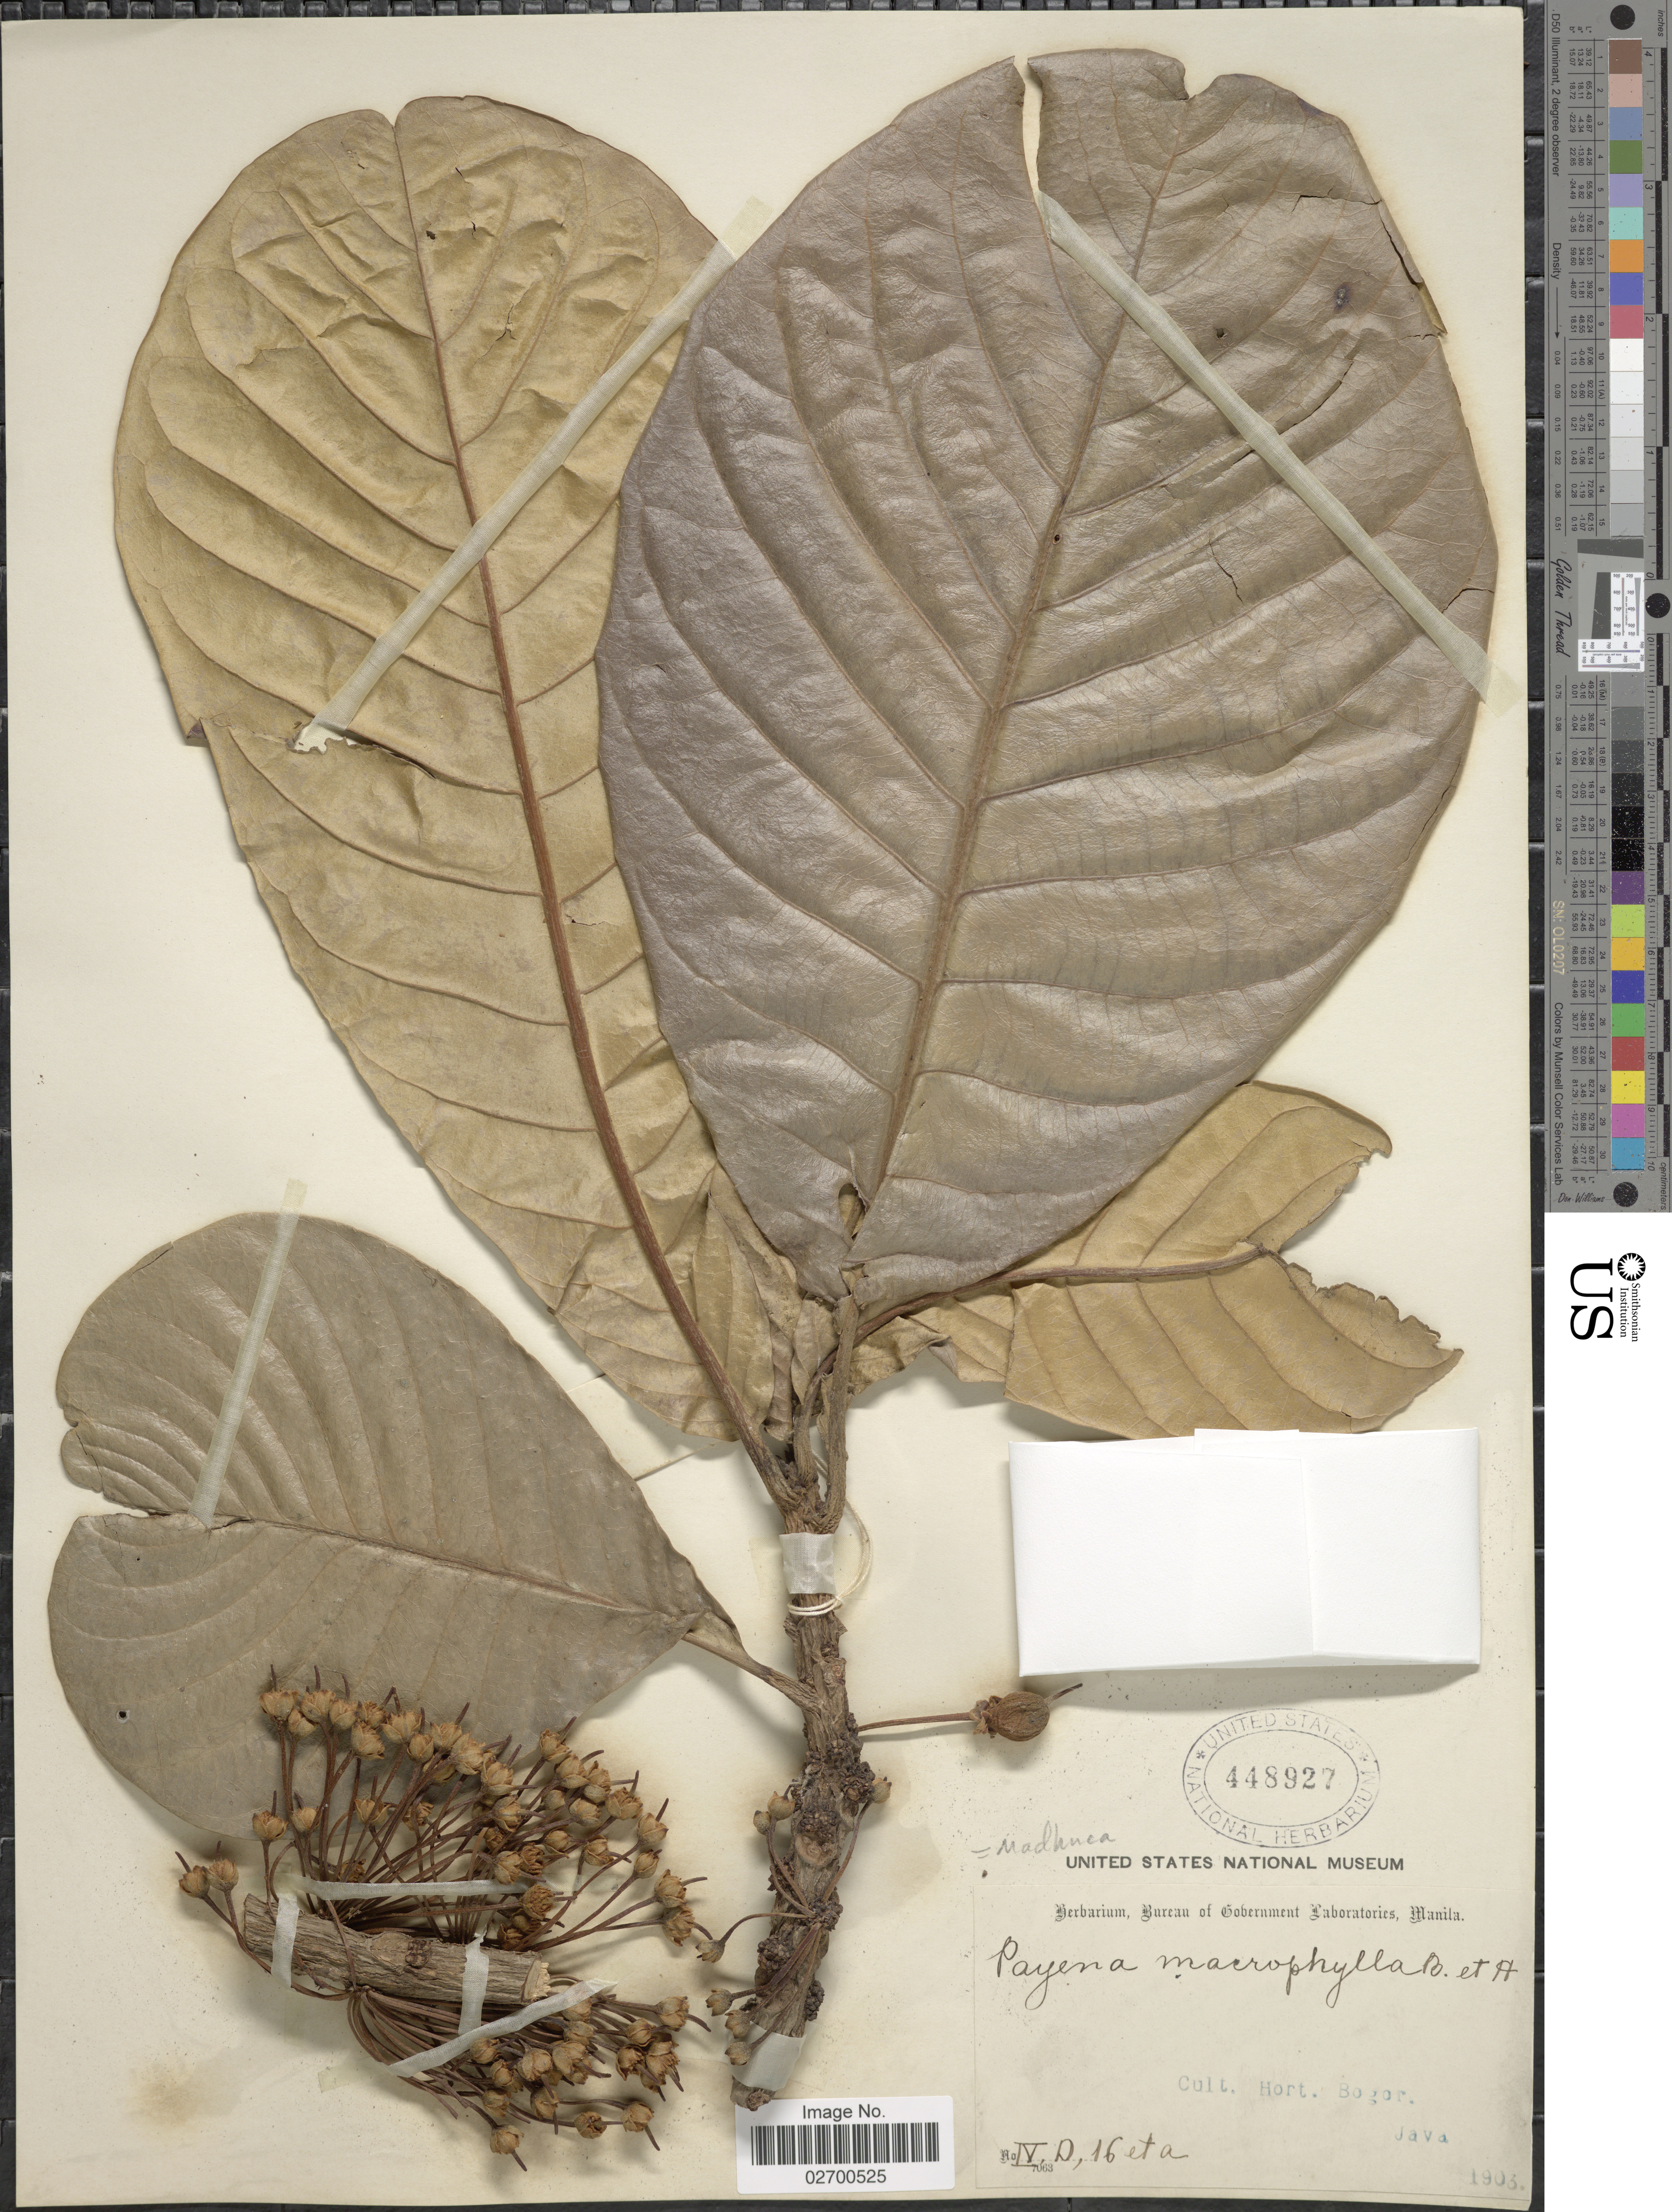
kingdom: Plantae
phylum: Tracheophyta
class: Magnoliopsida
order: Ericales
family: Sapotaceae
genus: Madhuca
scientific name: Madhuca macrophylla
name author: (Hassk.) H.J. Lam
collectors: Ex herb. Bureau of Government Laboratories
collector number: IV, D, 16 et a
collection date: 1903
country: Indonesia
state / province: Java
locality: Cult. Hort. Bogor, Java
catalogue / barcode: US 448927